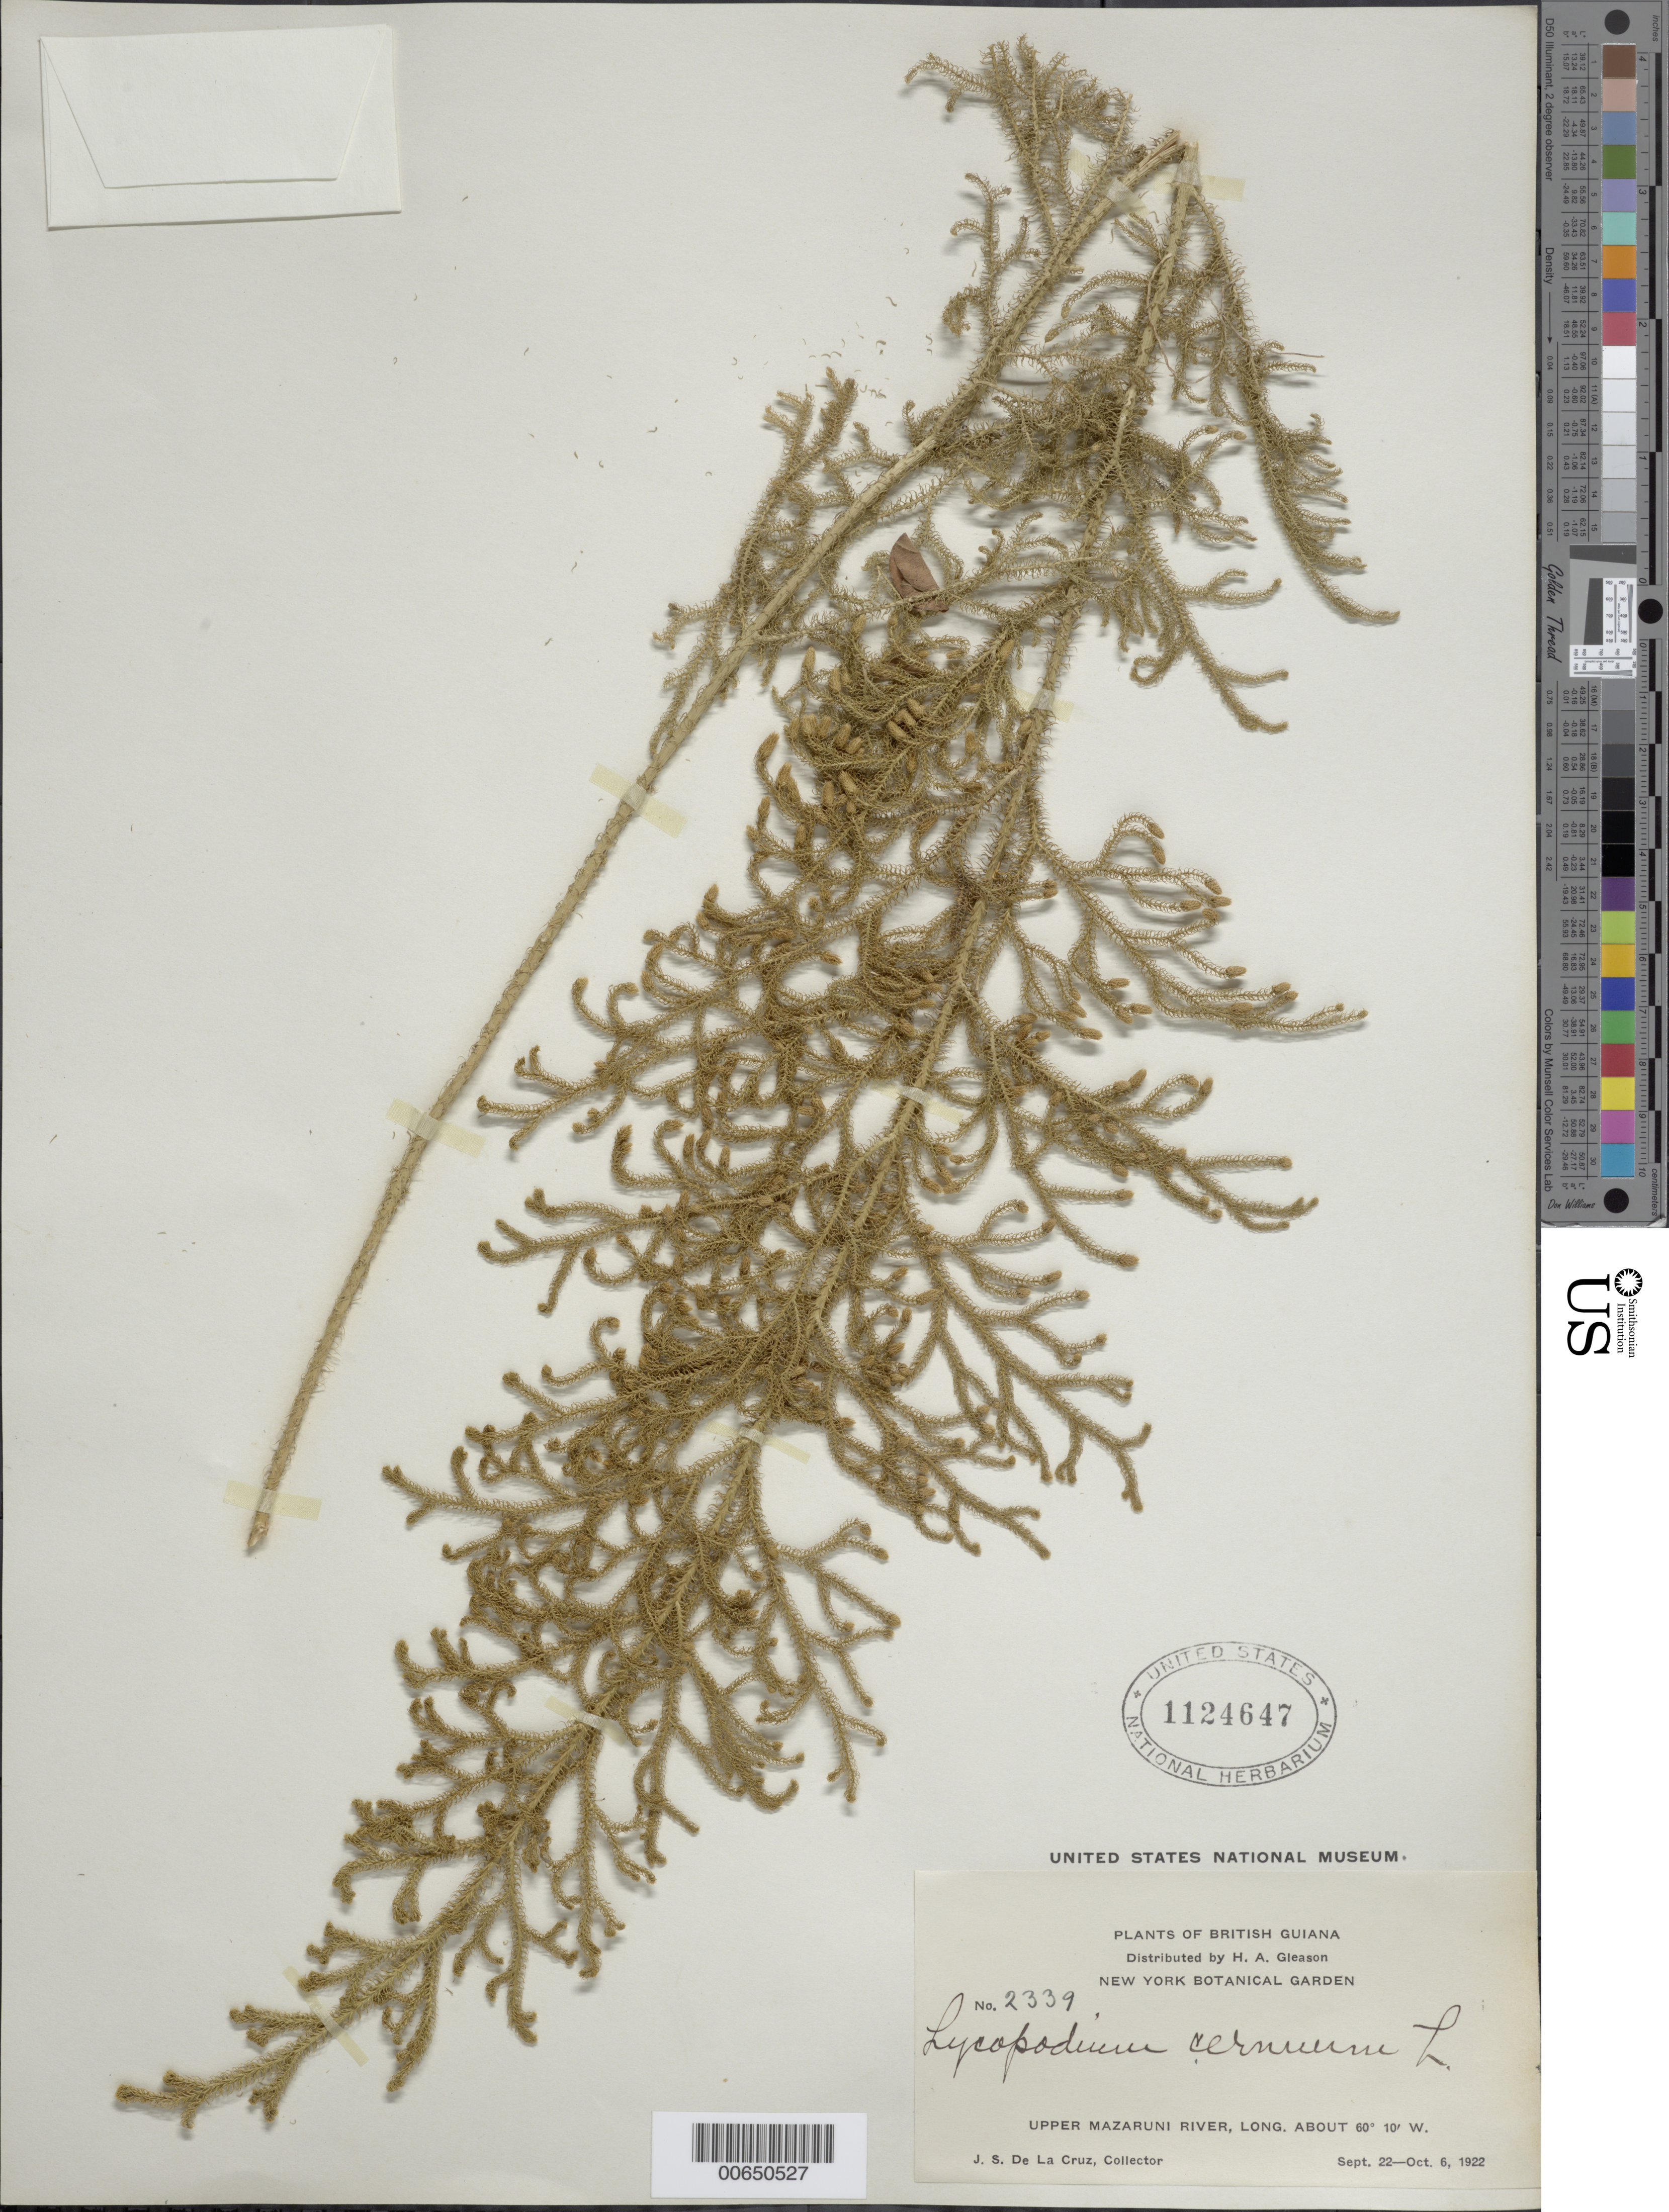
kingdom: Plantae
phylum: Tracheophyta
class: Lycopodiopsida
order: Lycopodiales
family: Lycopodiaceae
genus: Palhinhaea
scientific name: Palhinhaea cernua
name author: (L.) Vasc. & Franco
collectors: J. S. de la Cruz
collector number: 2339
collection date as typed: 22-Sep-22 to 6-Oct-22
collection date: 1922-09-22/1922-10-06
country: Guyana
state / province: Cuyuni-Mazaruni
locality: Upper Mazaruni R.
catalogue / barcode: US 1124647